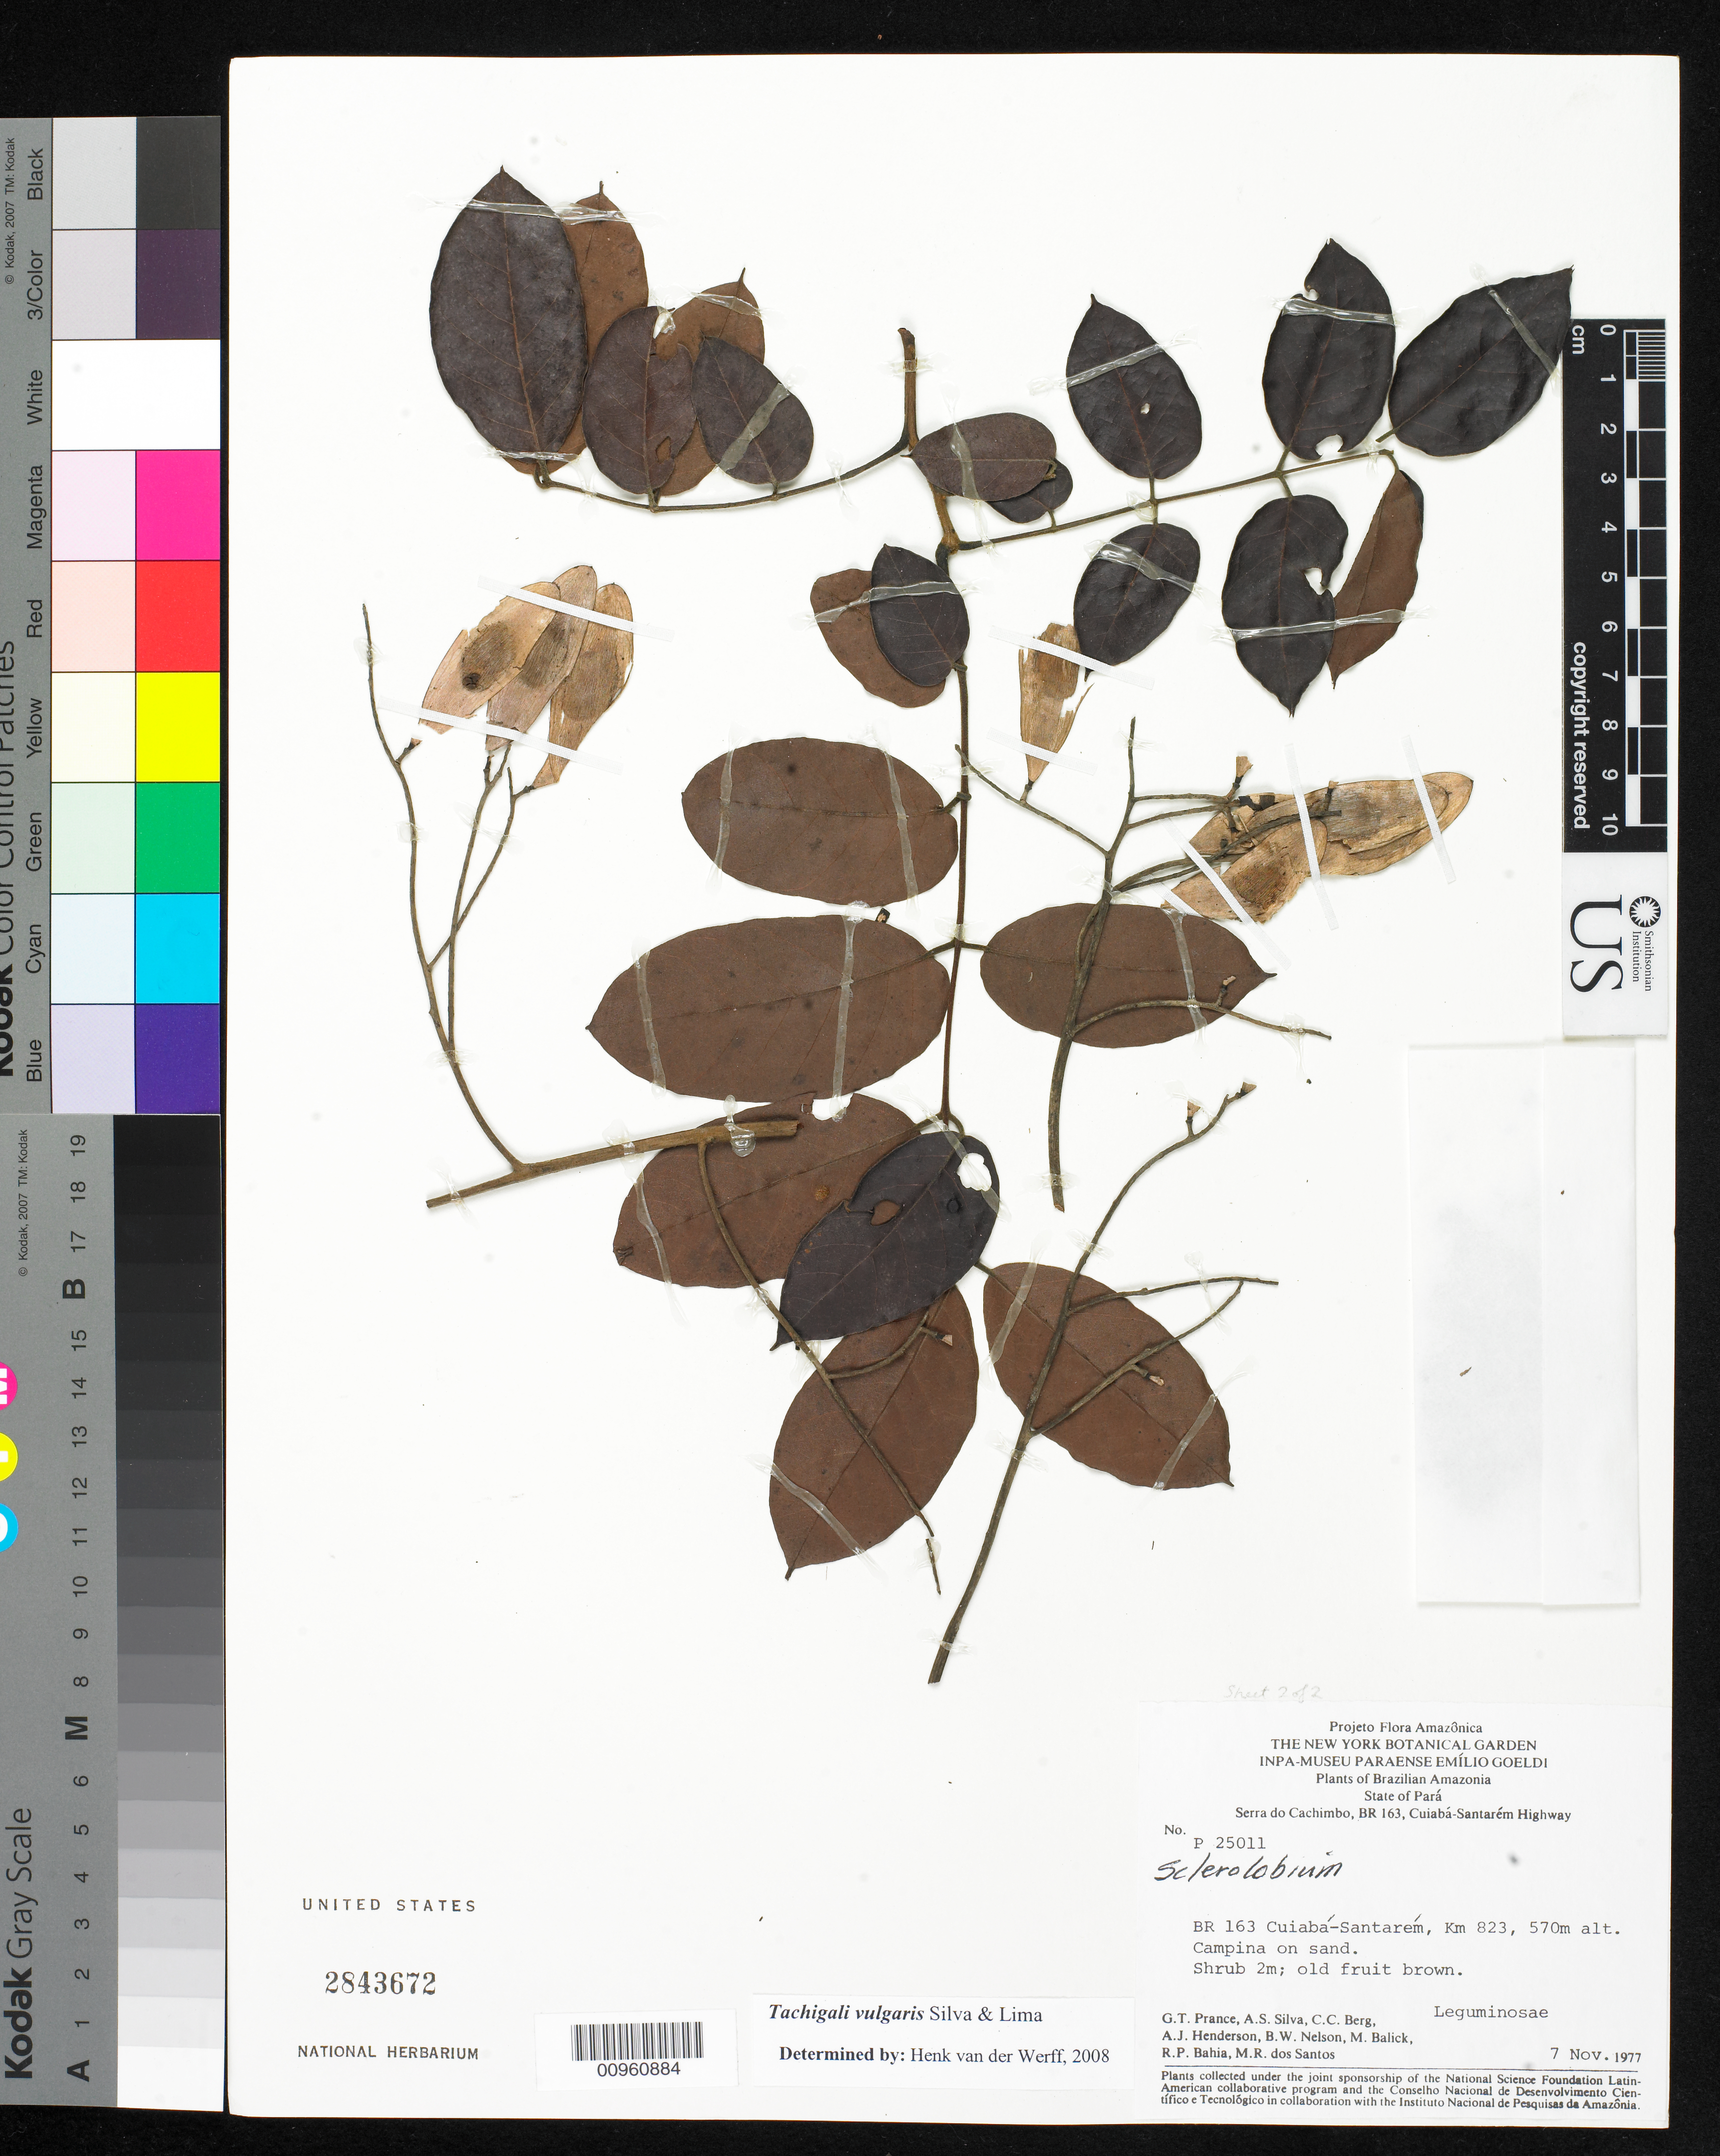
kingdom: Plantae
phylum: Tracheophyta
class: Magnoliopsida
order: Fabales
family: Fabaceae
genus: Tachigali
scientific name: Tachigali vulgaris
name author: L.F. Gomes da Silva & H.C. Lima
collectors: G. T. Prance et al.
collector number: P25011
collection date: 1977-11-07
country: Brazil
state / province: Pará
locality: km 823, BR 163 Cuiba-Santarem Highway, Serra do Cachimbo, State of Para, Plants of Brazilian Amazonia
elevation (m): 570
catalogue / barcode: US 2843672